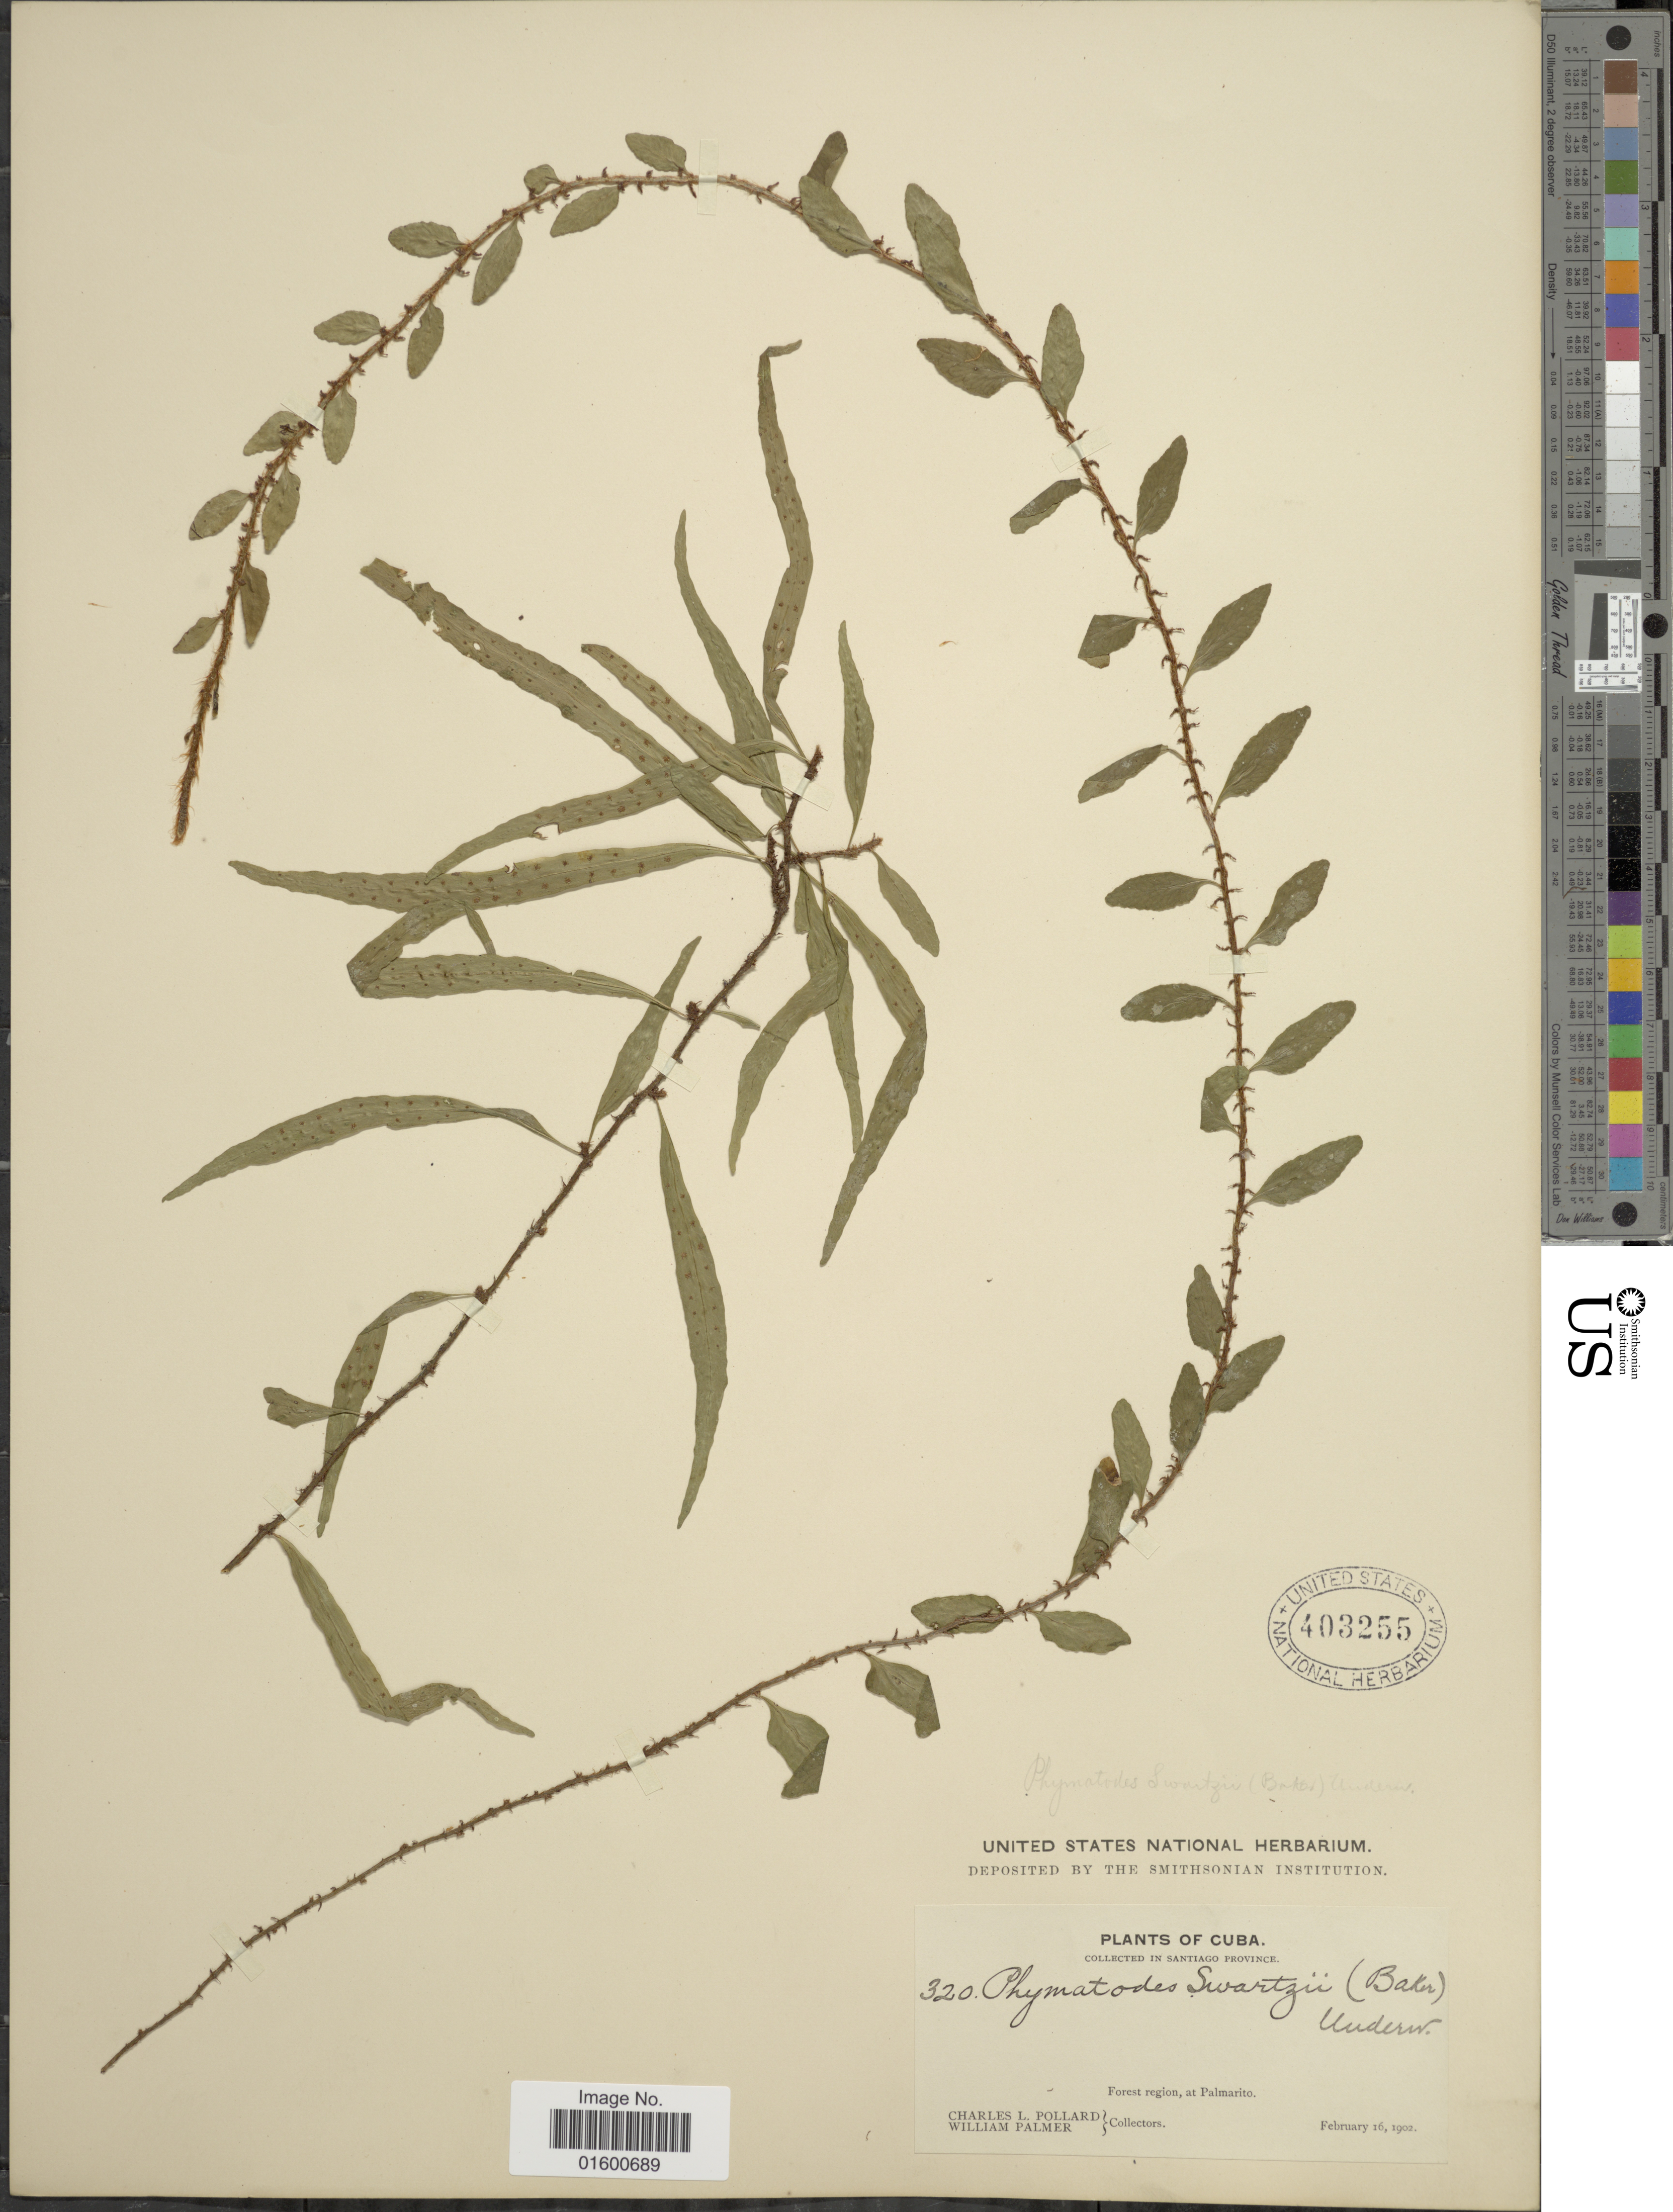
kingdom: Plantae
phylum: Tracheophyta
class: Polypodiopsida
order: Polypodiales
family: Polypodiaceae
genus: Microgramma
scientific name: Microgramma heterophylla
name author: (L.) Wherry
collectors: C. L. Pollard & W. Palmer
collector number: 320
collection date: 1902-02-16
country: Cuba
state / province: Santiago de Cuba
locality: Santiago Province, Forest region, at Palmarito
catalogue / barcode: US 403255